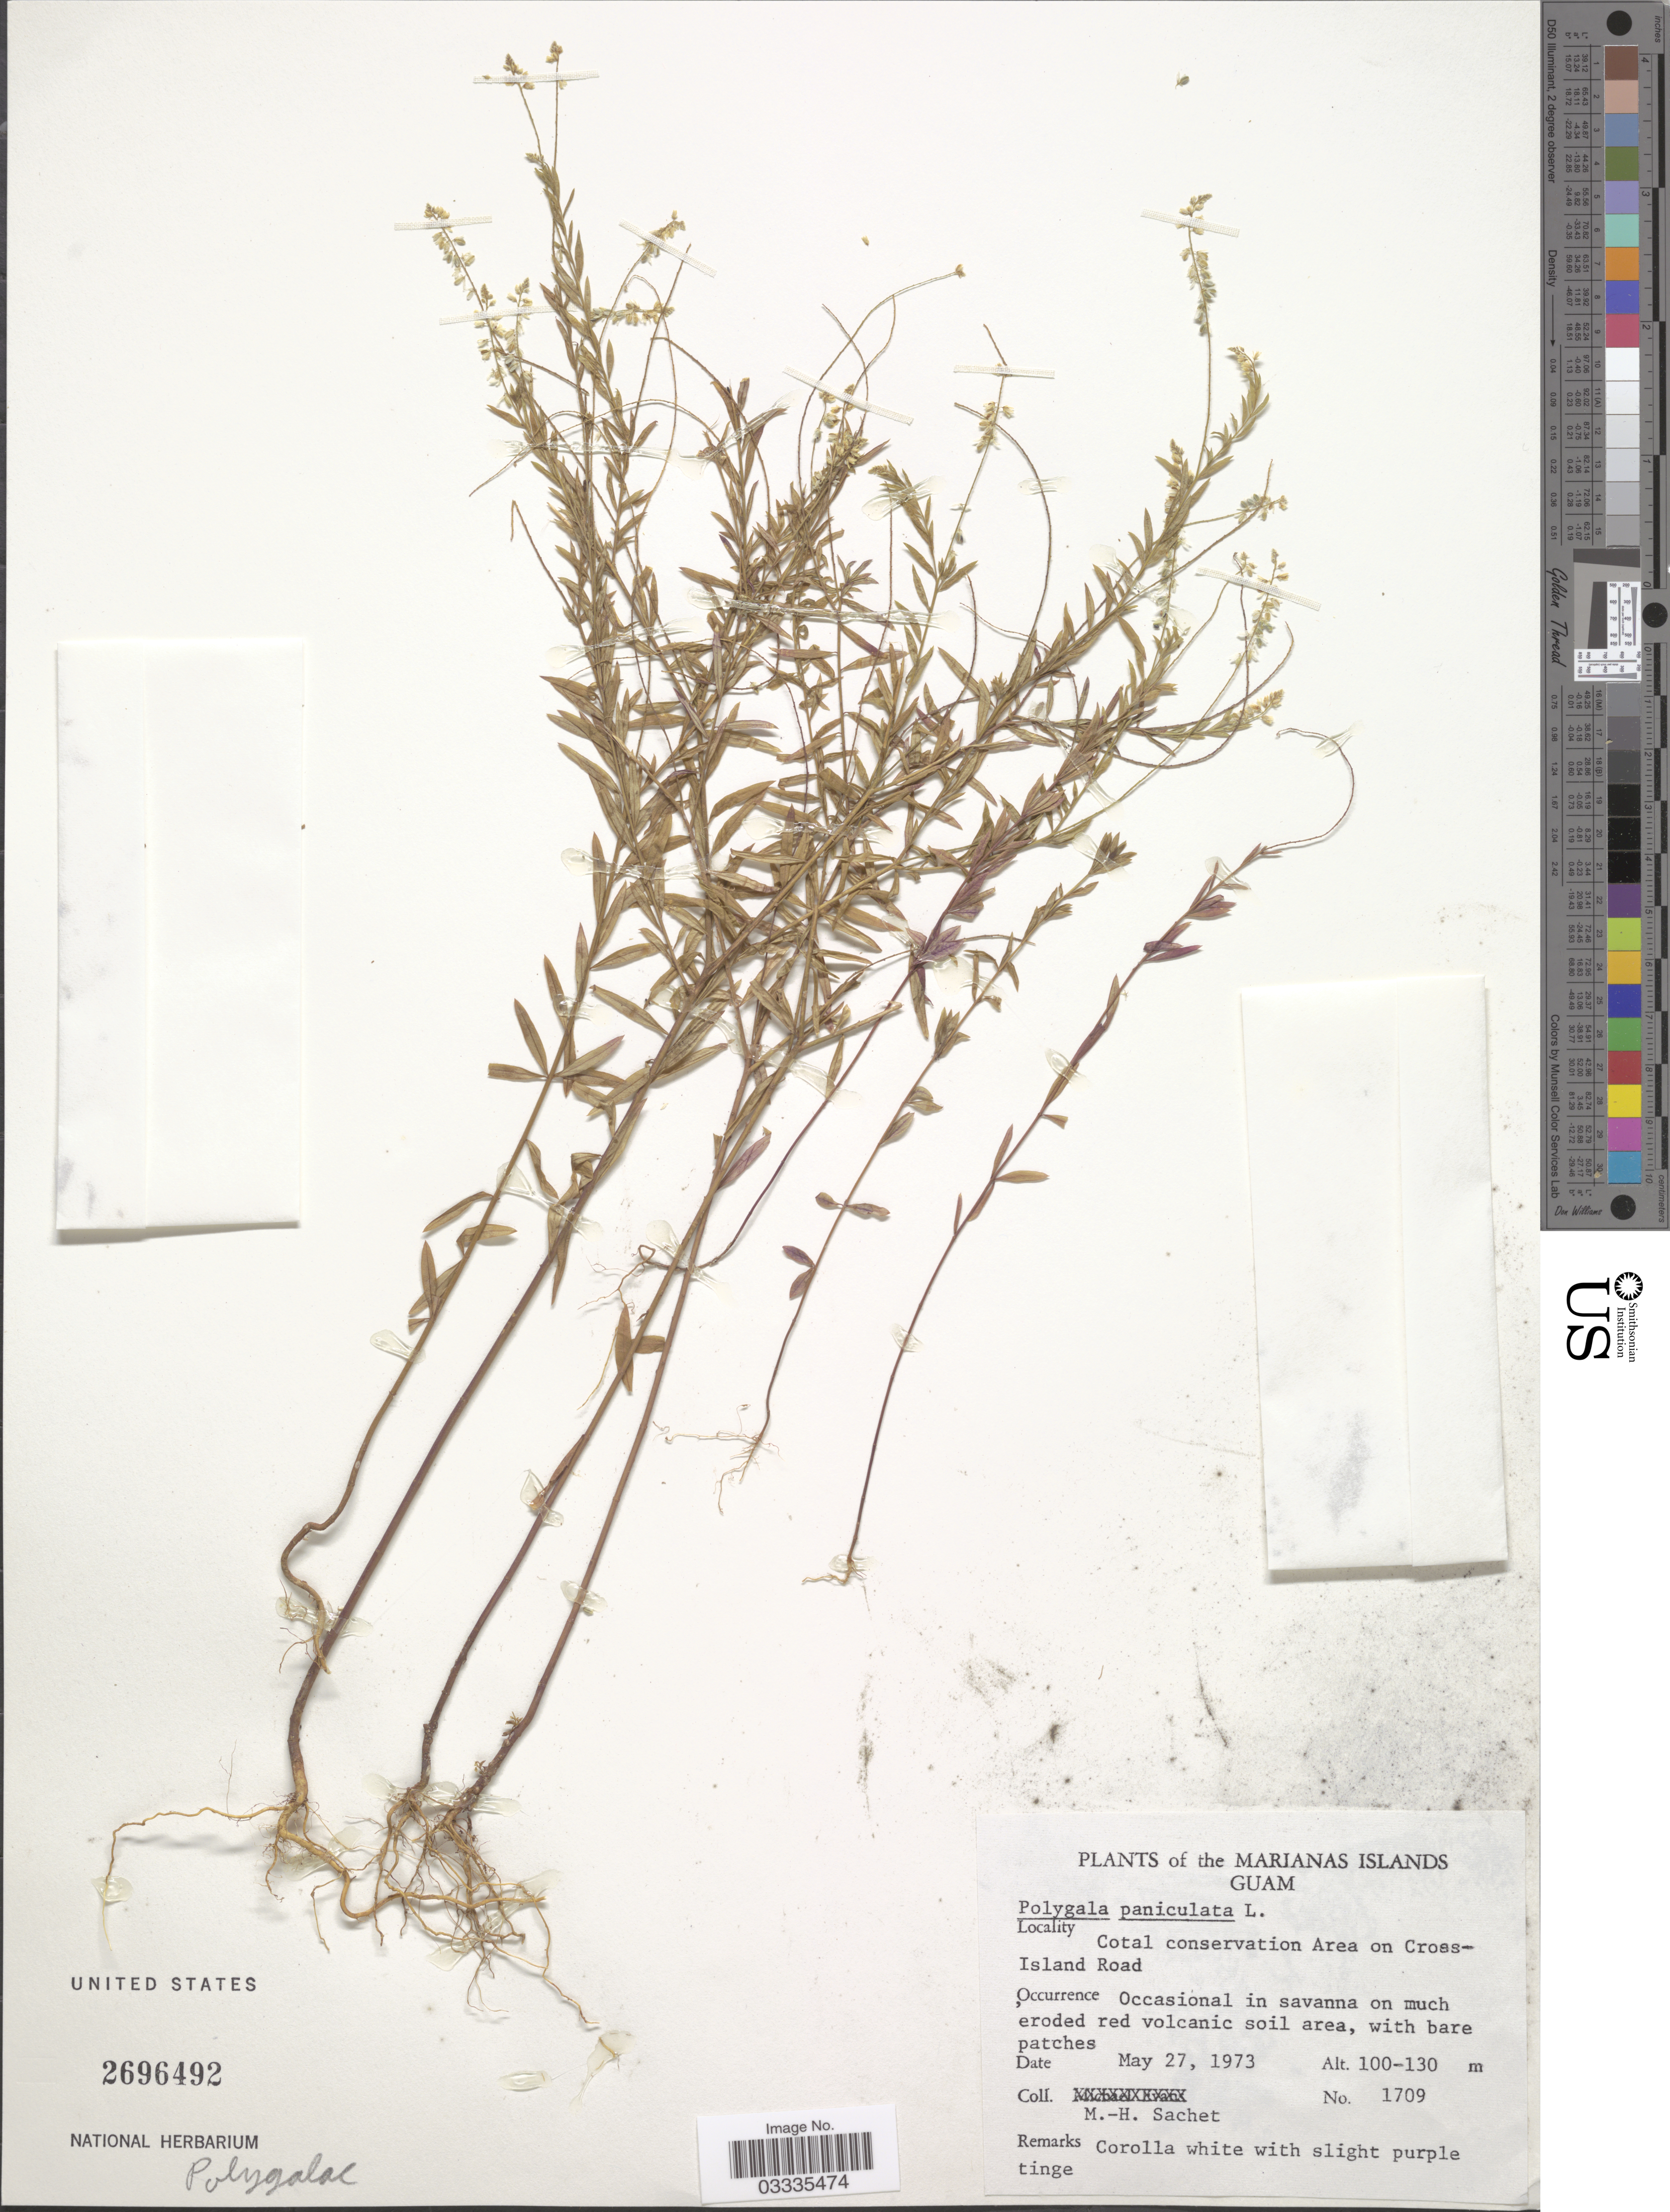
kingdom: Plantae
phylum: Tracheophyta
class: Magnoliopsida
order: Fabales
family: Polygalaceae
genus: Polygala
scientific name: Polygala paniculata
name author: L.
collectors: M.-H. Sachet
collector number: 1709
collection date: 1973-05-27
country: Guam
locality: The Marianas Islands. Guam. Cotal conservation Area on Cross-Island Road.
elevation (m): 100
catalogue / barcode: US 2696492